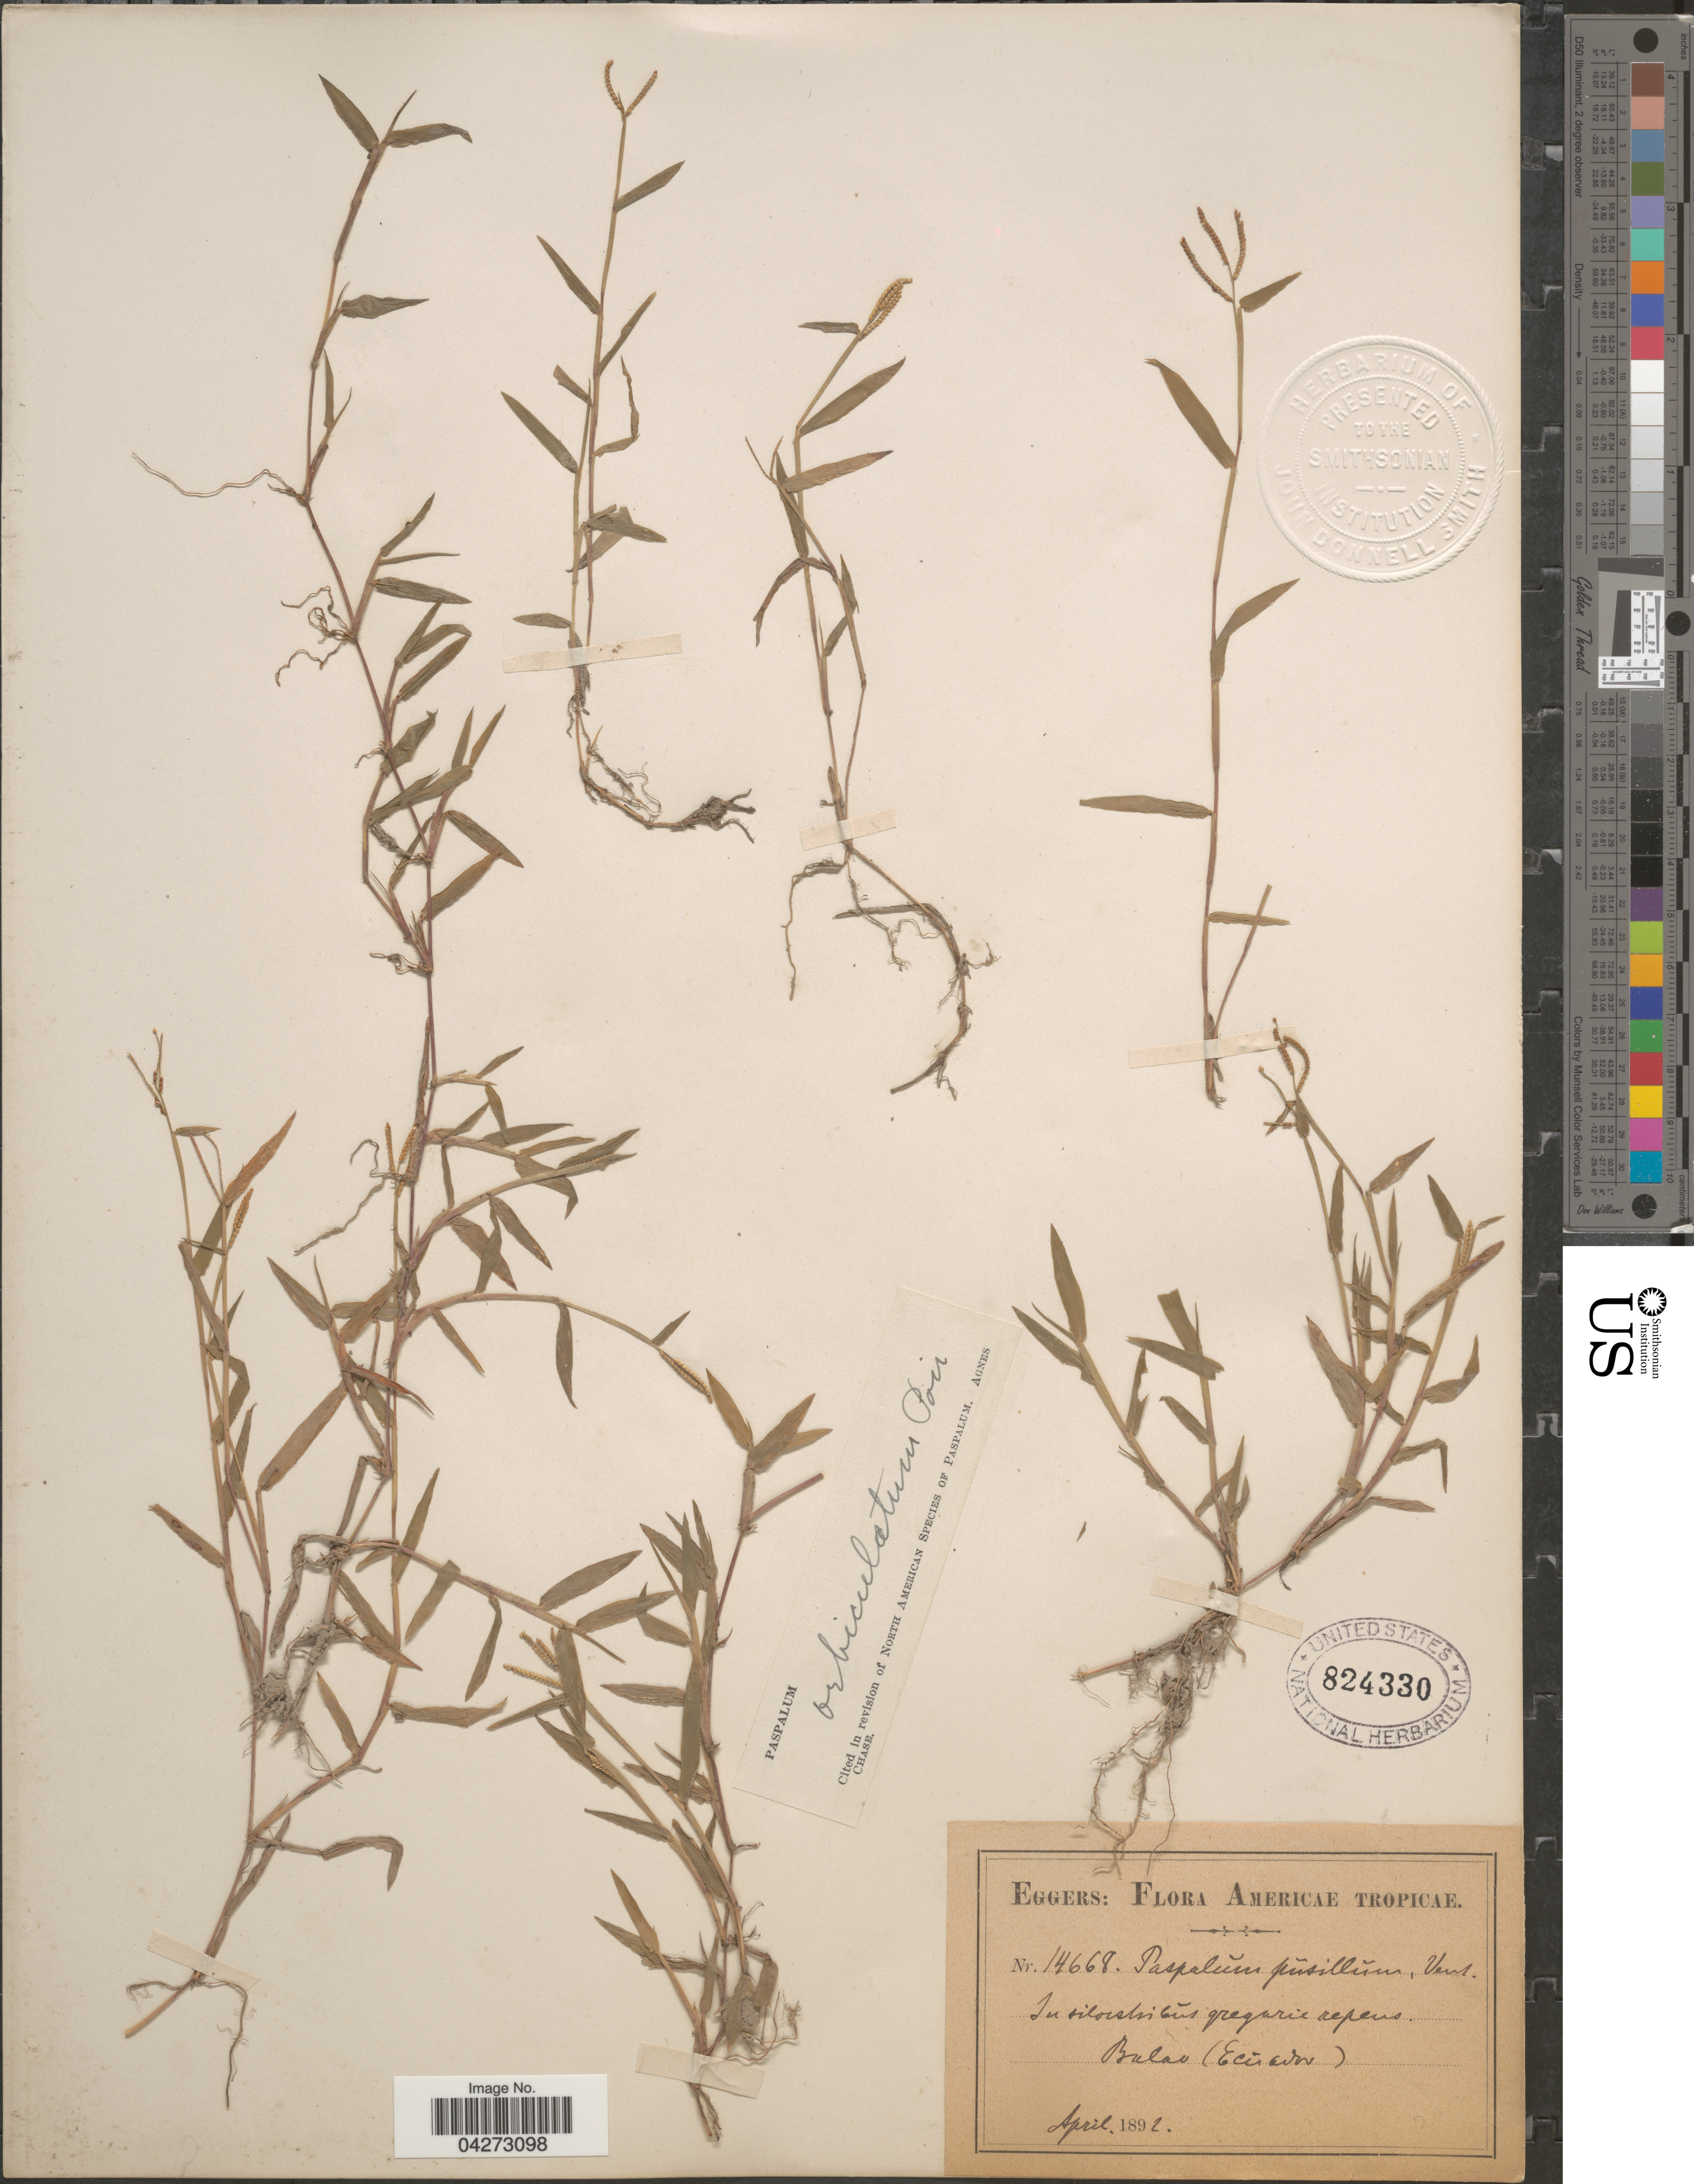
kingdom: Plantae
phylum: Tracheophyta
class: Liliopsida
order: Poales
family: Poaceae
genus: Paspalum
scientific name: Paspalum orbiculatum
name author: Poir.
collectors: -. Eggers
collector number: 14668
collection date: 1892-04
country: Ecuador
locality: Americae Tropicae. Balao.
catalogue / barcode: US 824330